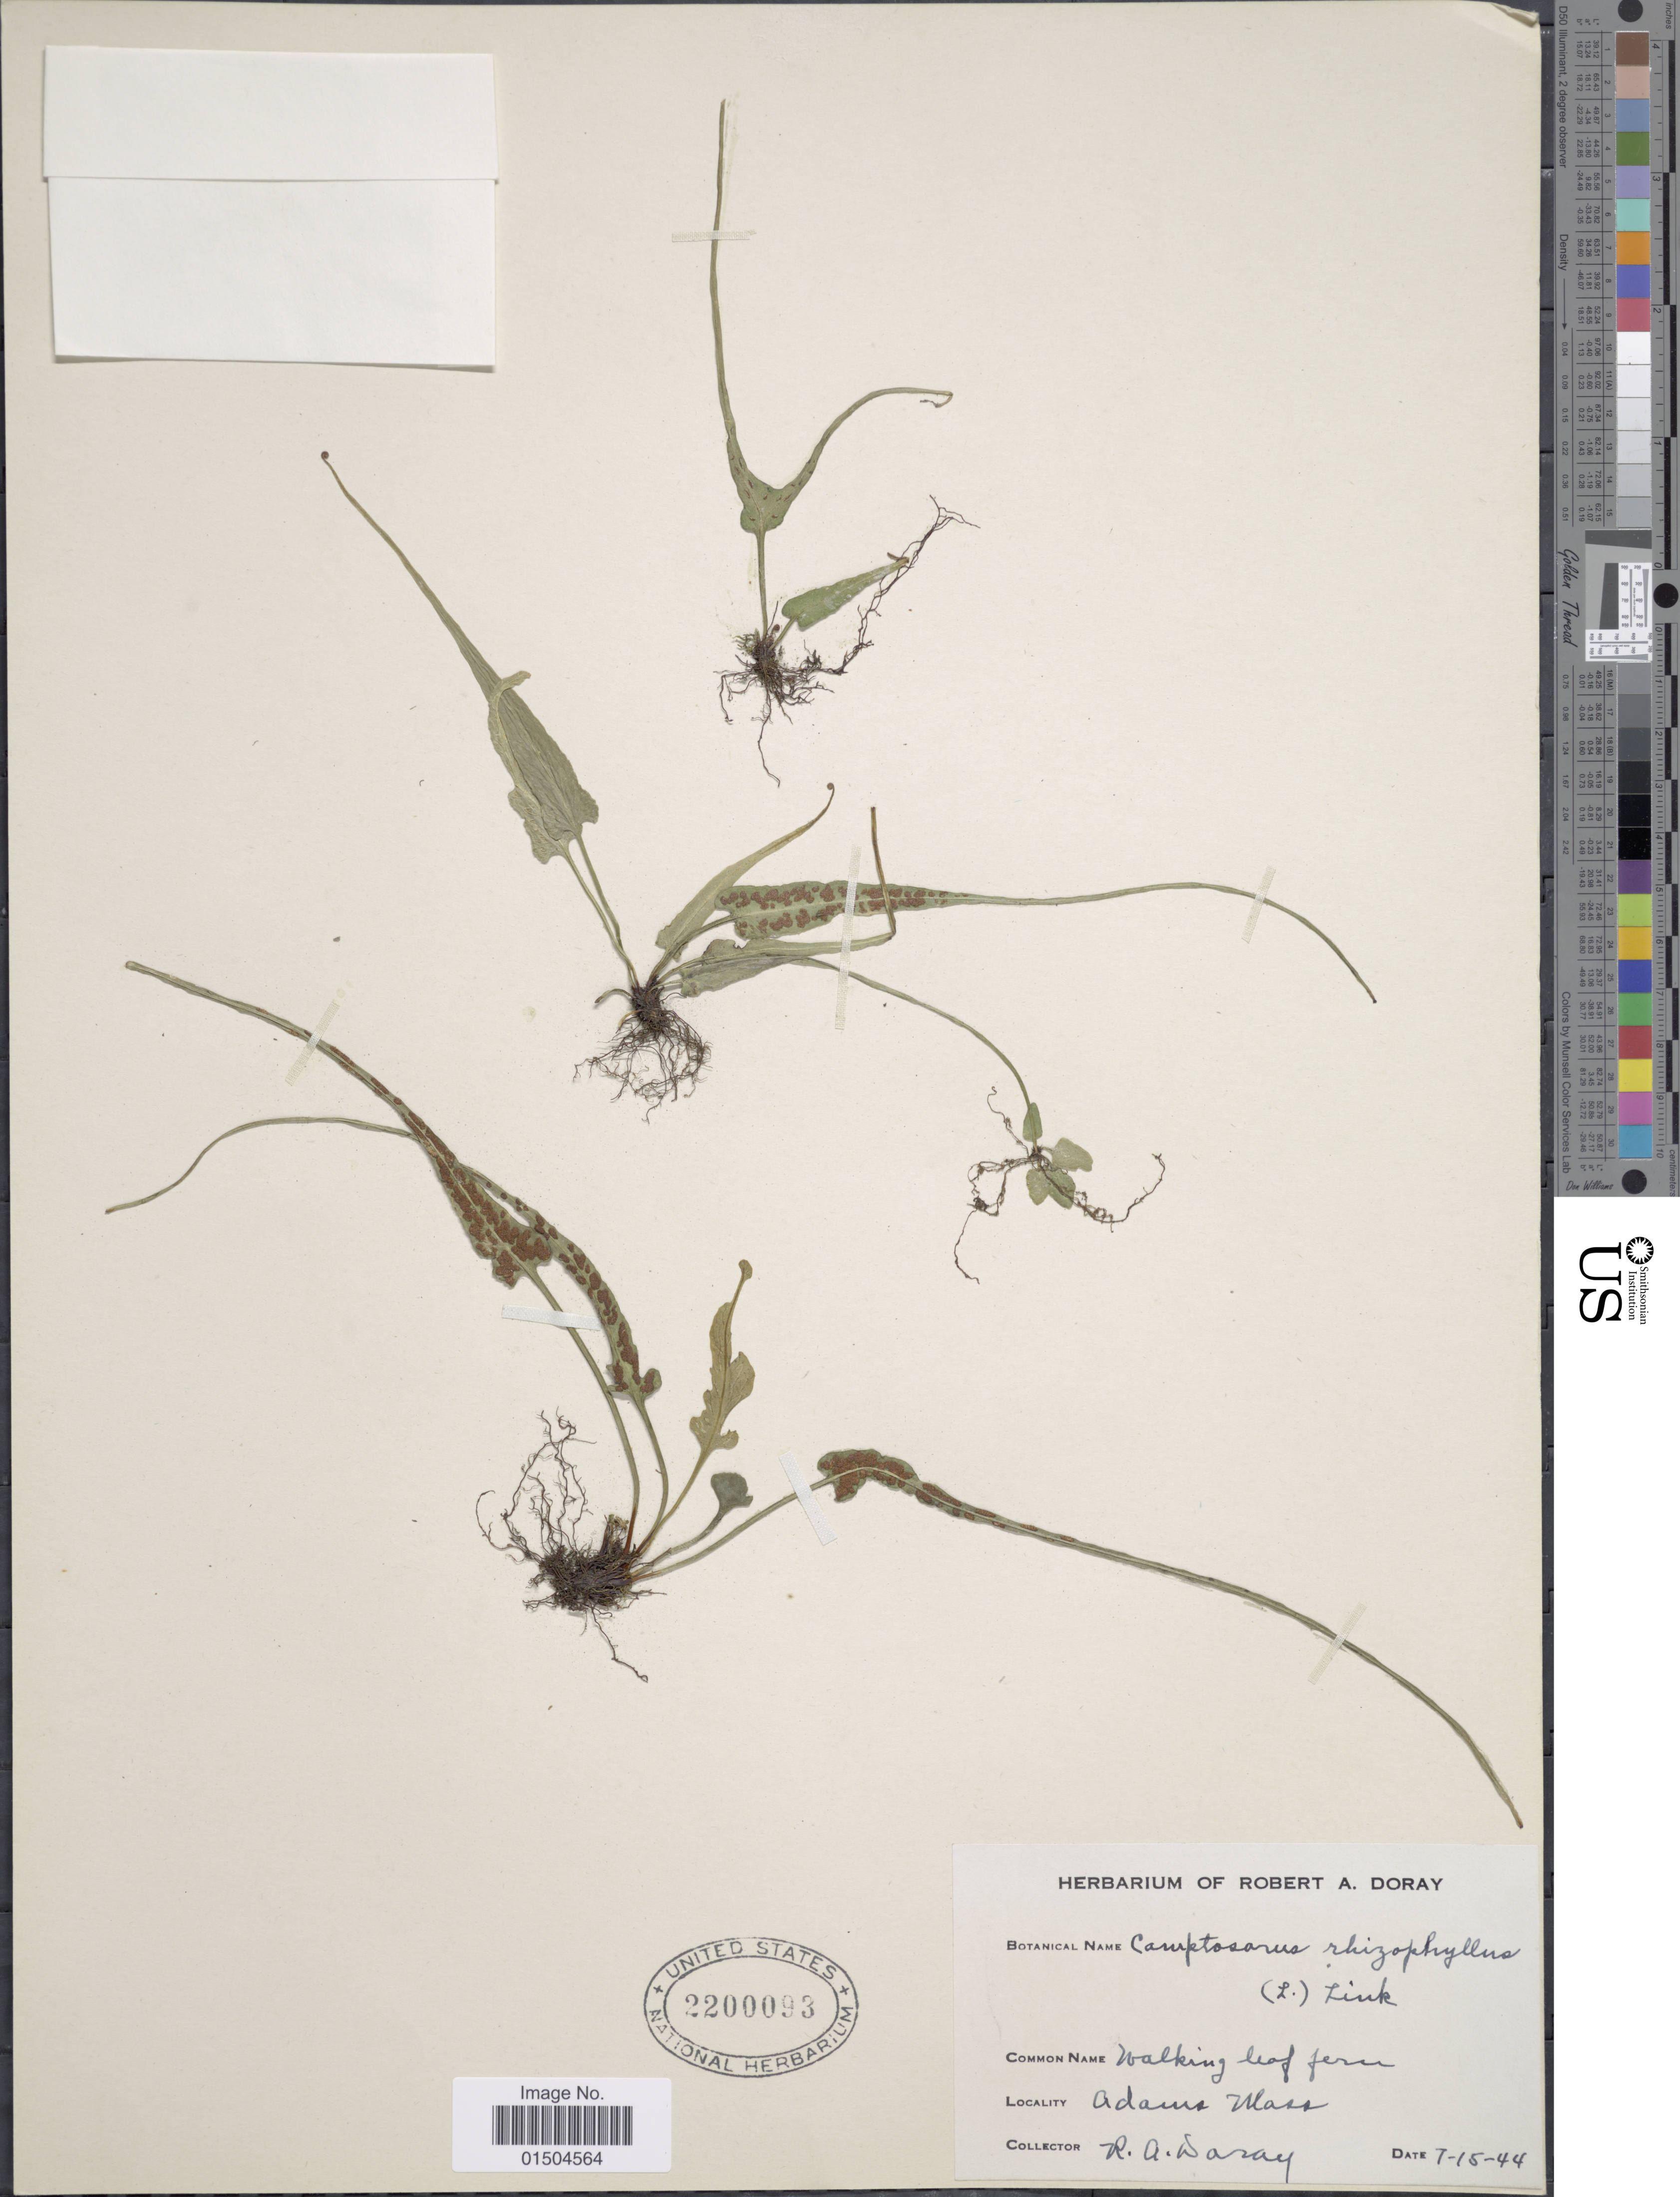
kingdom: Plantae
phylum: Tracheophyta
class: Polypodiopsida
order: Polypodiales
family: Aspleniaceae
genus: Asplenium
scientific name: Asplenium rhizophyllum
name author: L.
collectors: R. Doray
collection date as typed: Transcribed d/m/y: 15/7/44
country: United States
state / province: Massachusetts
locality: Adams.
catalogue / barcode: US 2200093